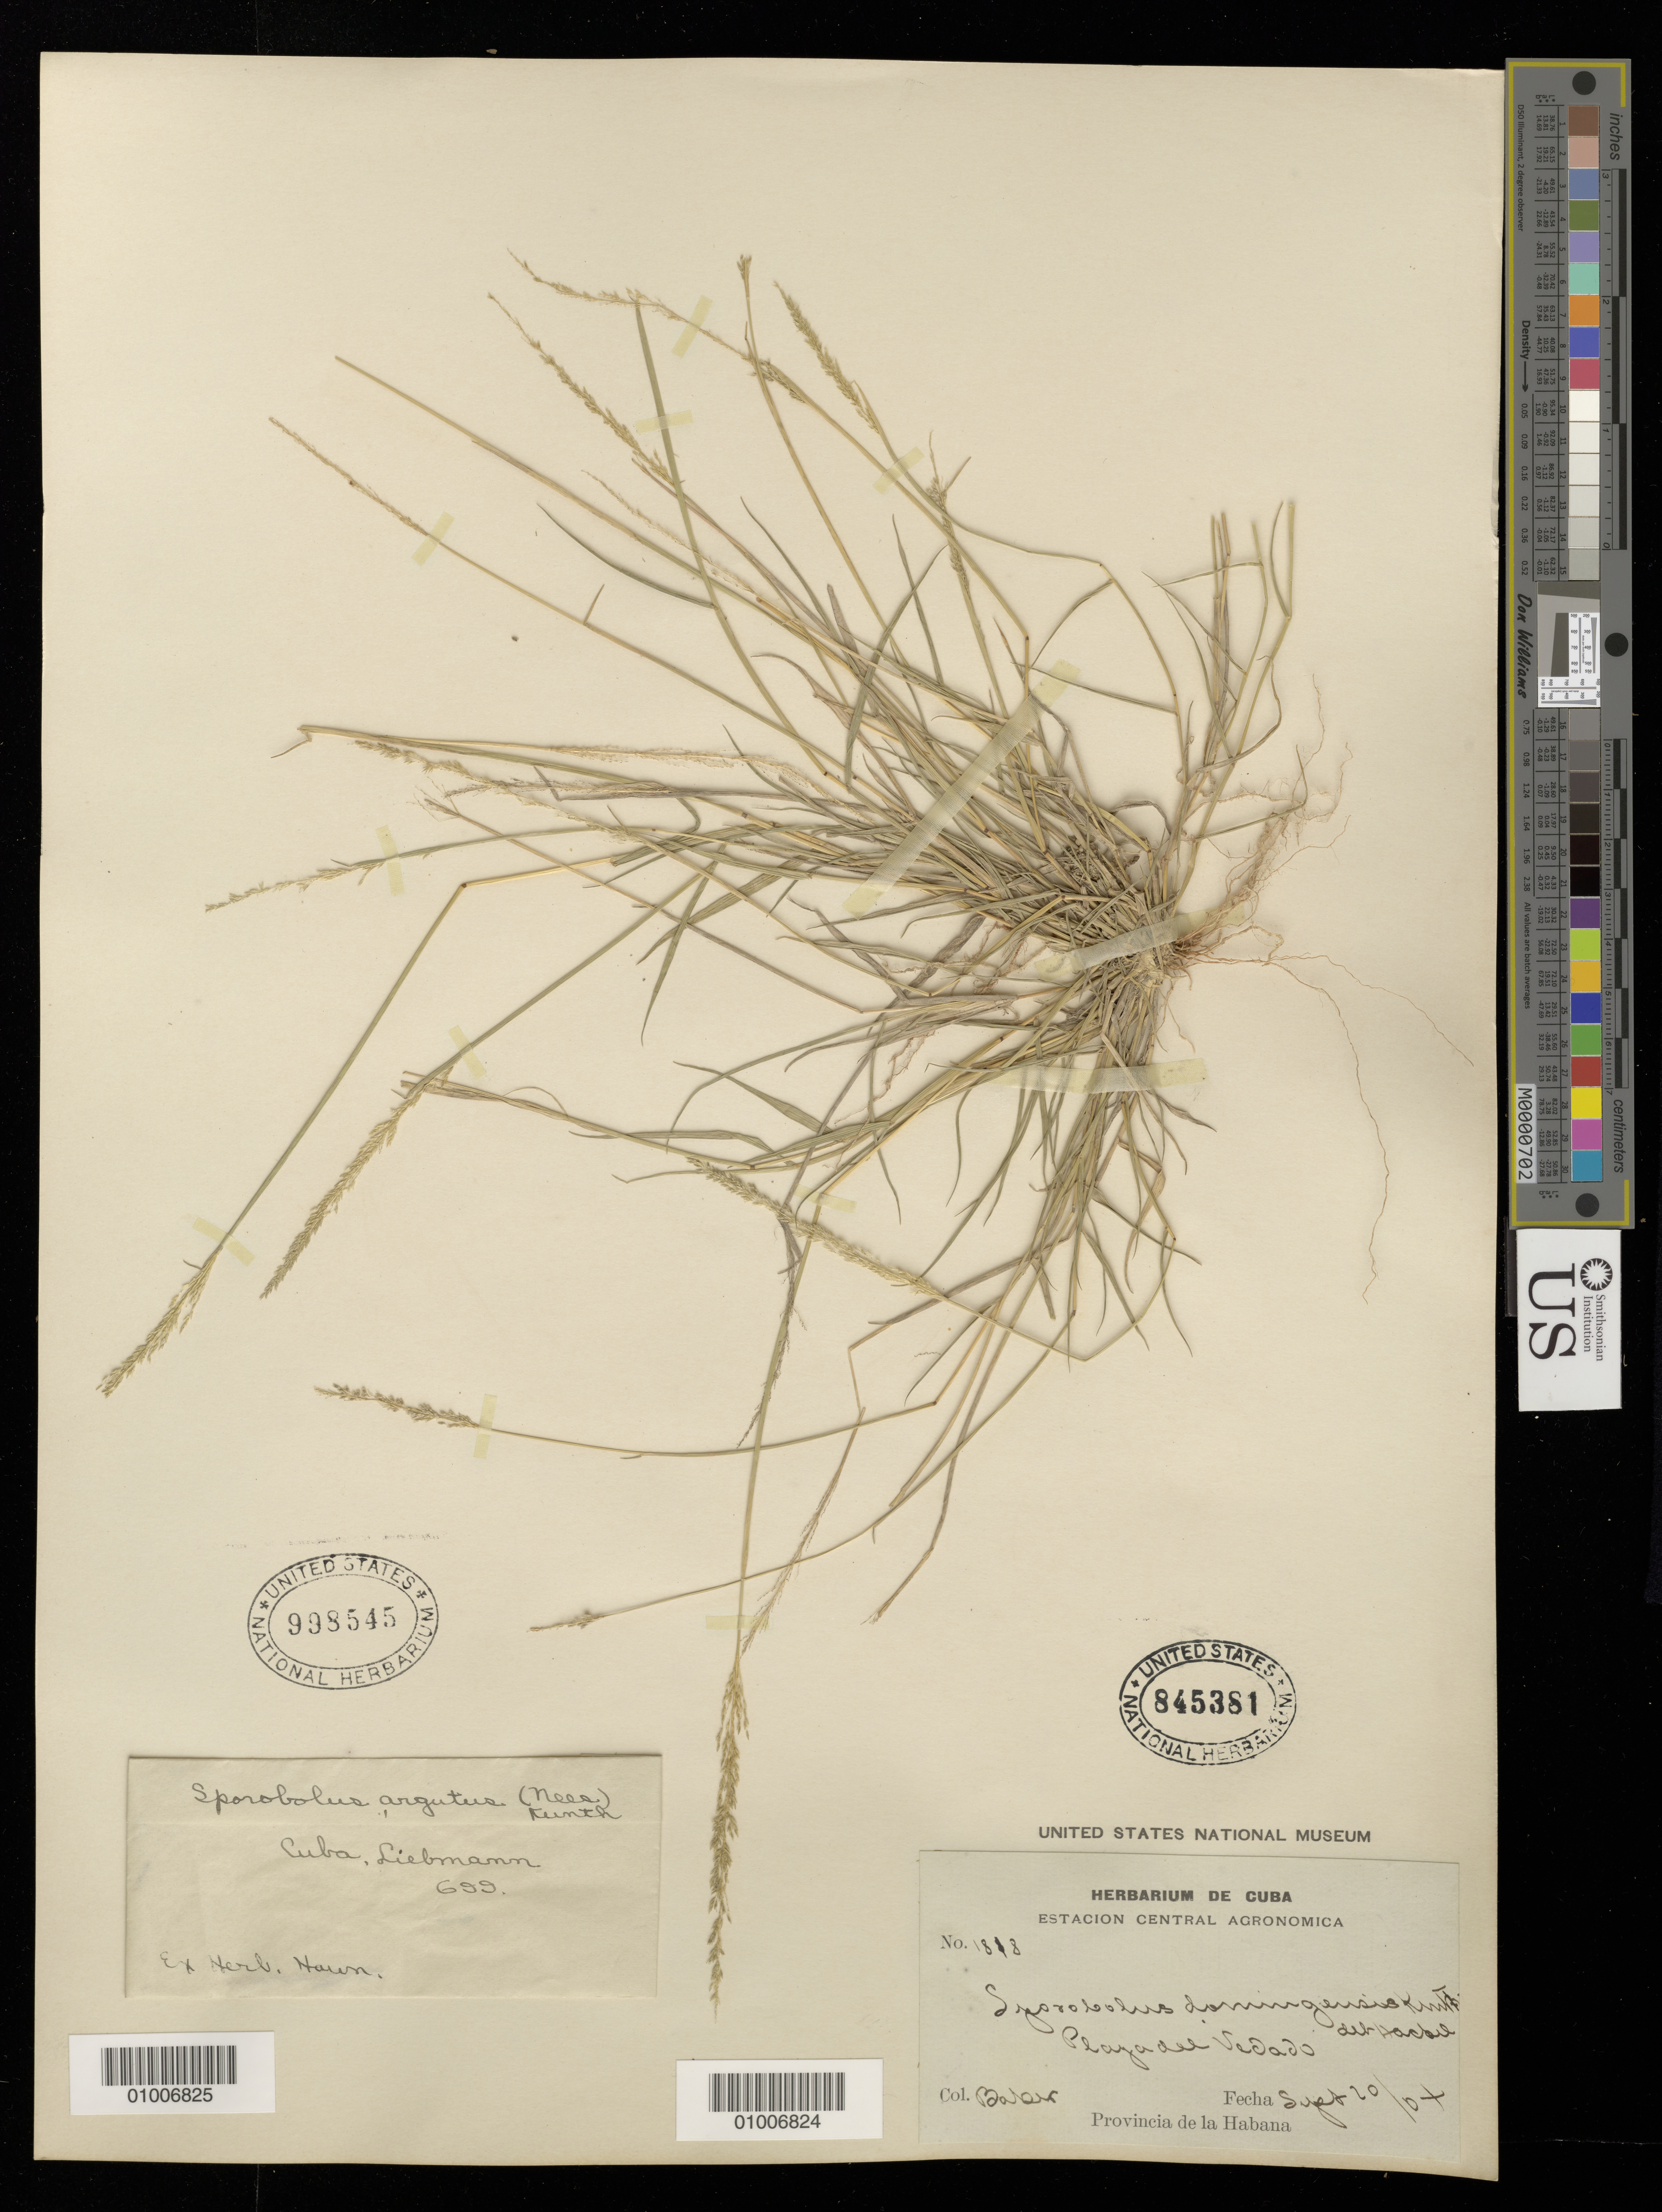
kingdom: Plantae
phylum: Tracheophyta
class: Liliopsida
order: Poales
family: Poaceae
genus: Sporobolus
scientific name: Sporobolus pyramidatus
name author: (Lam.) Hitchc.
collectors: C. F. Baker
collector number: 1818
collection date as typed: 20 Sep 1910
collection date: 1910-09-20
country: Cuba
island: Cuba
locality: Playa del Vedado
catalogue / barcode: US 845381